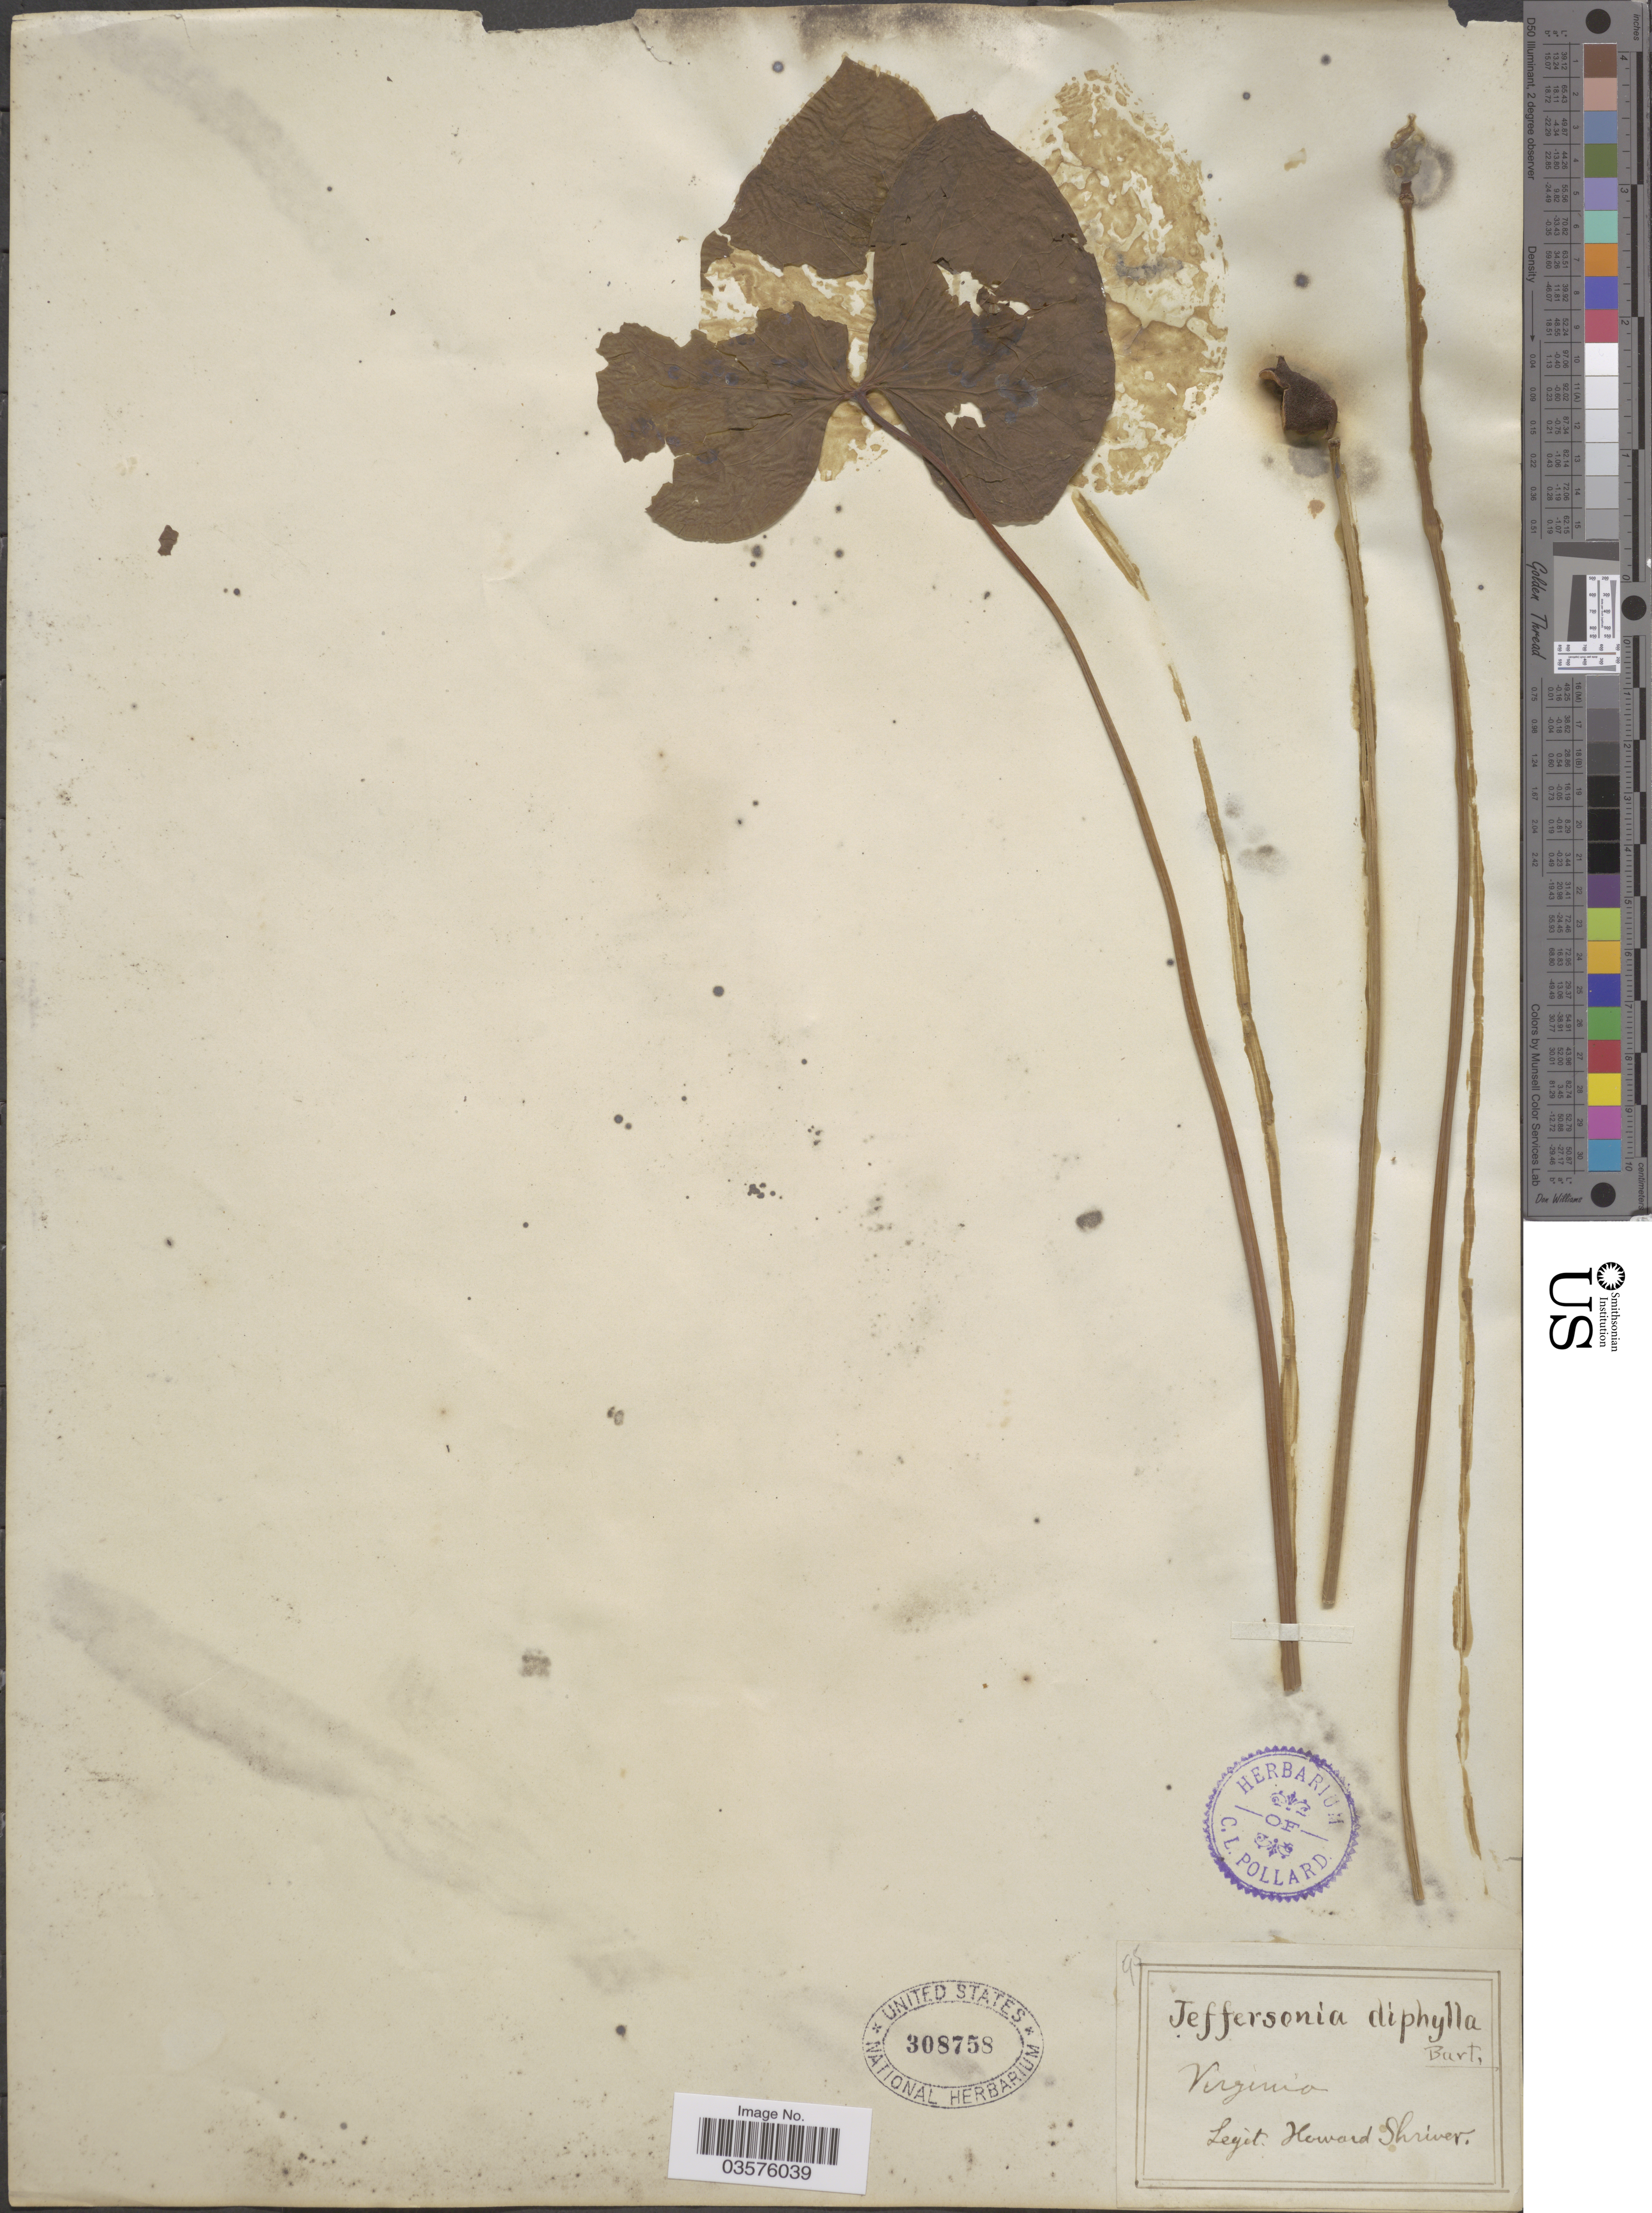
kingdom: Plantae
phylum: Tracheophyta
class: Magnoliopsida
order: Ranunculales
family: Berberidaceae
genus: Jeffersonia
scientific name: Jeffersonia diphylla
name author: (L.) Pers.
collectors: H. Shriver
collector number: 95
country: United States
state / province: Virginia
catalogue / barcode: US 308758